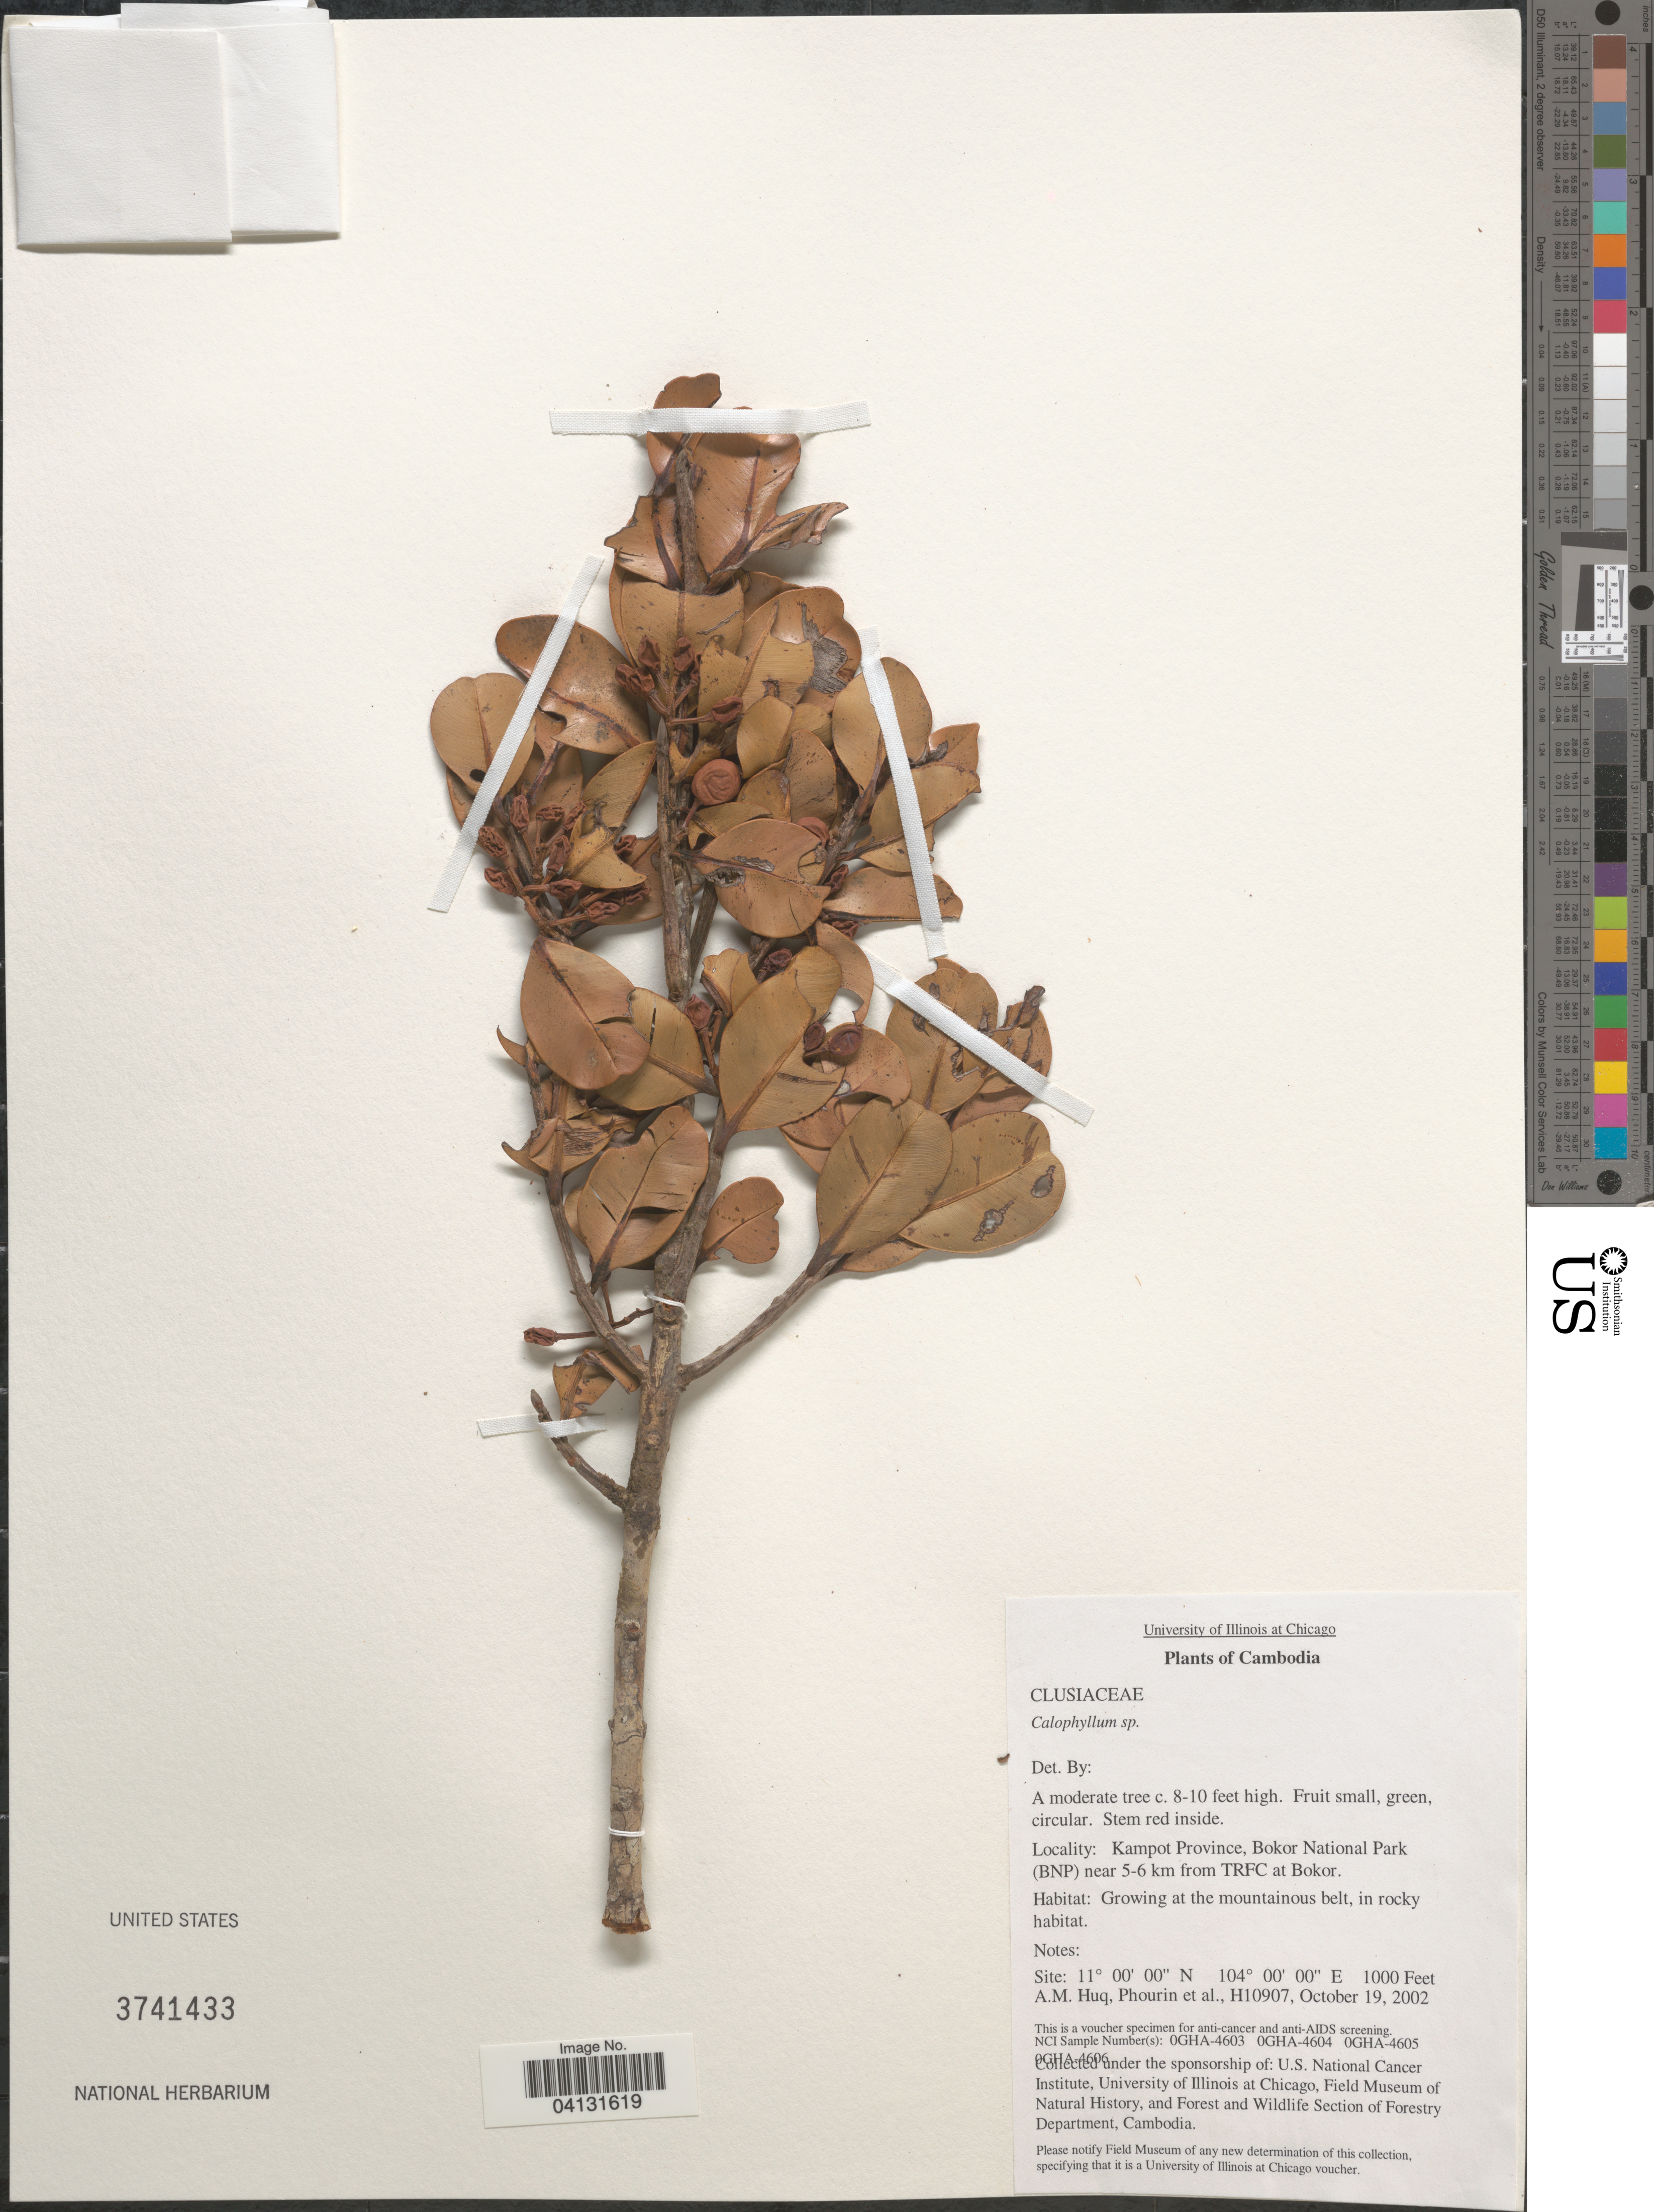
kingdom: Plantae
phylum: Tracheophyta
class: Magnoliopsida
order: Malpighiales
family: Calophyllaceae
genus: Calophyllum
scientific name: Calophyllum sp.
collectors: A. M. Huq, -- Phourin & et al.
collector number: H10907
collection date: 2002-10-19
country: Cambodia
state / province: Kâmpât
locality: Kampot Province, Bokor National Park (BNP) near 5-6 km from TRFC at Bokor.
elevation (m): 305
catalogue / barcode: US 3741433